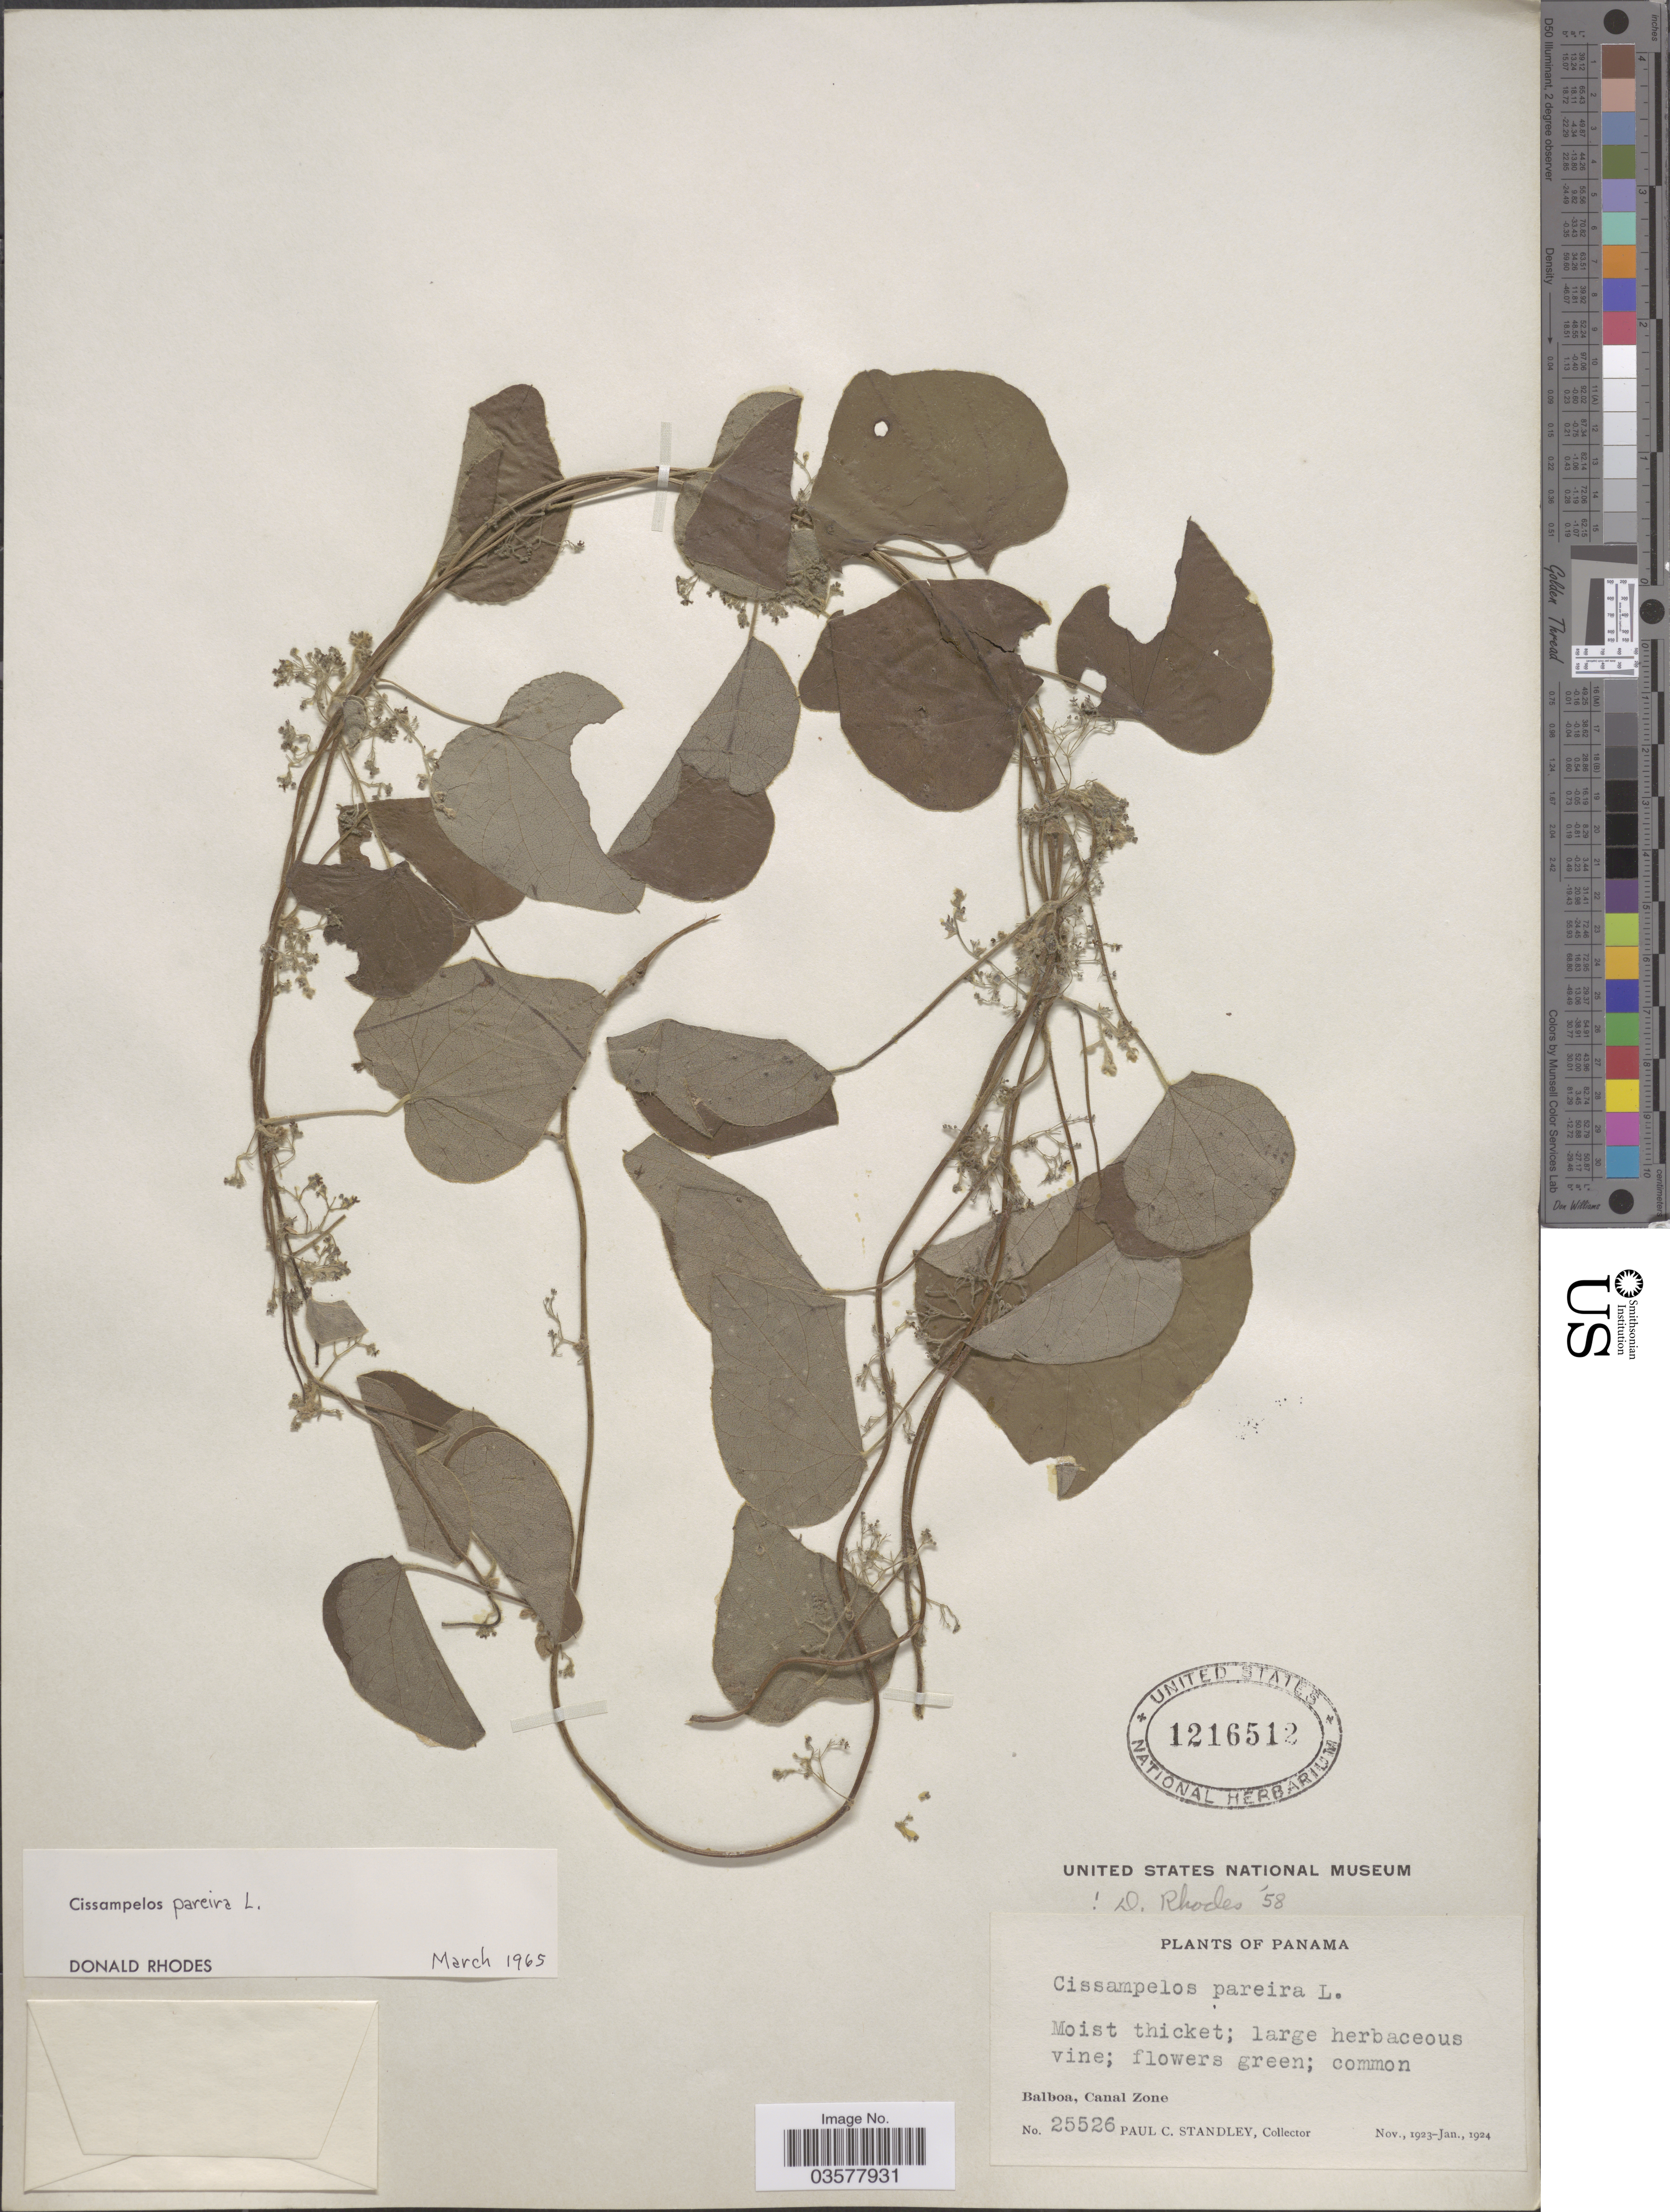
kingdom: Plantae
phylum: Tracheophyta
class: Magnoliopsida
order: Ranunculales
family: Menispermaceae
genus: Cissampelos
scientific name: Cissampelos pareira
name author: L.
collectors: P. C. Standley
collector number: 25526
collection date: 1923-11/1924-01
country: Panama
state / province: Colón / Panamá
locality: Balboa, Canal Zone.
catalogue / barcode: US 1216512